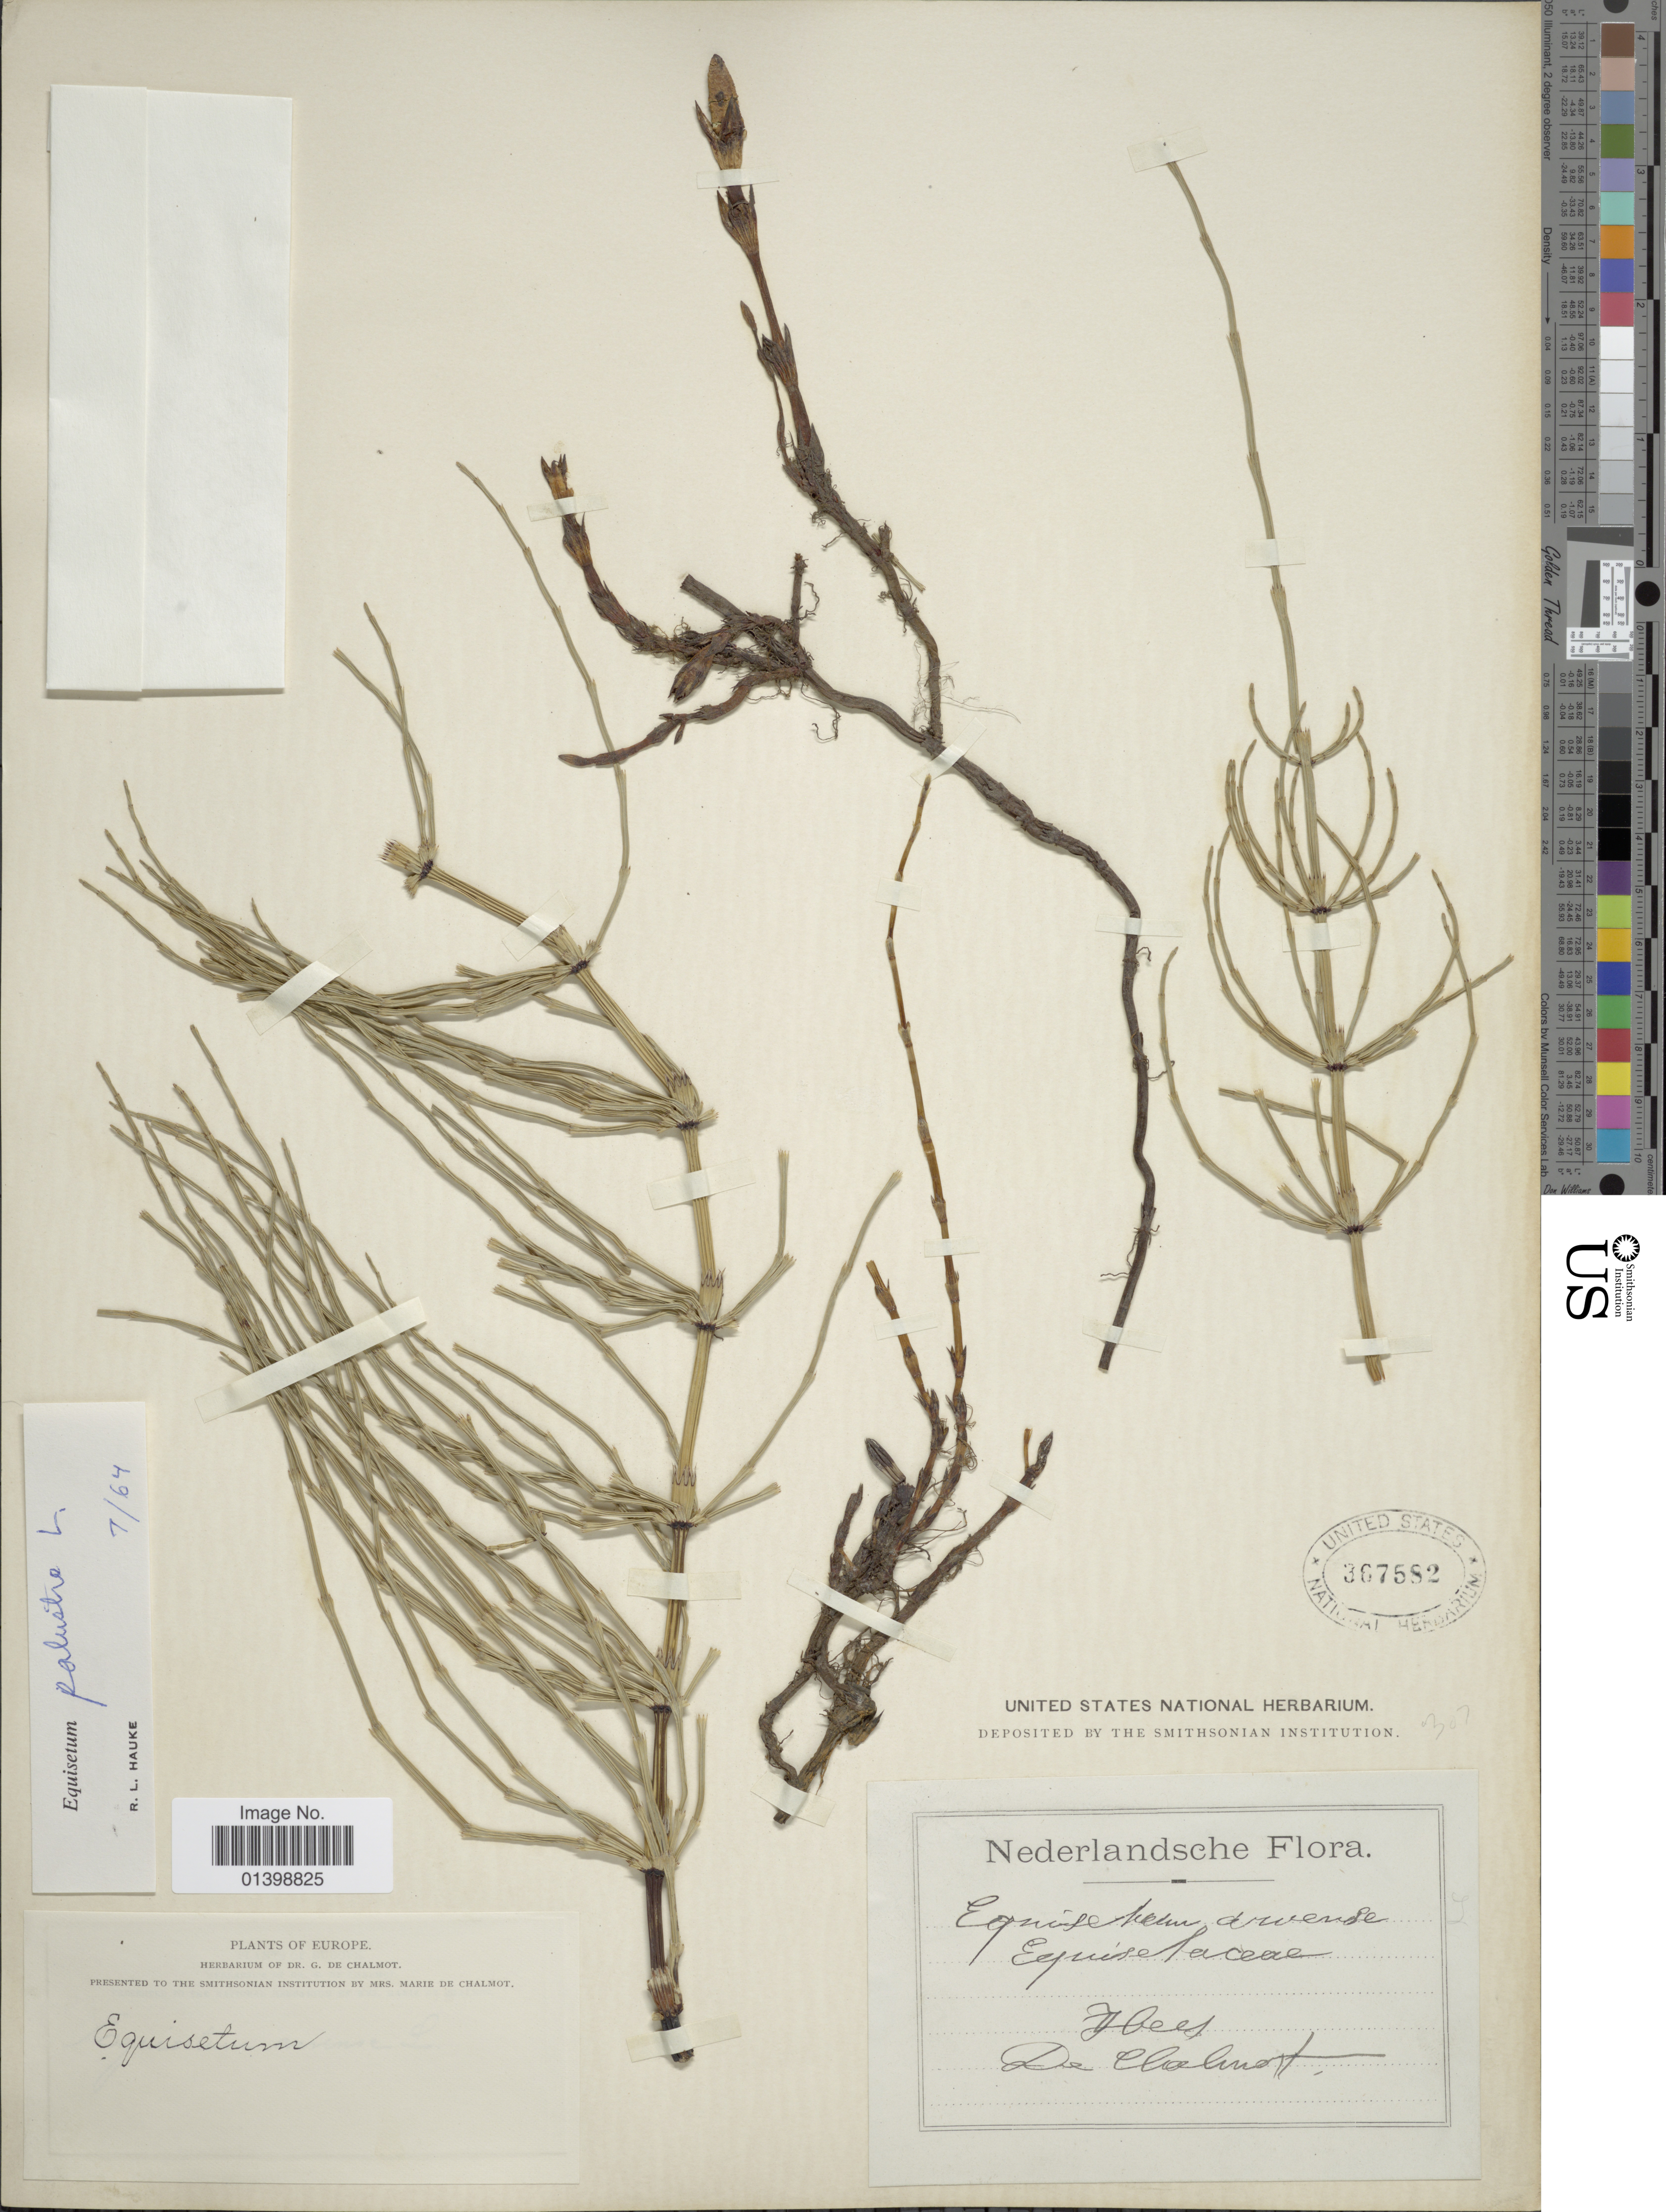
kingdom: Plantae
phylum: Tracheophyta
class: Polypodiopsida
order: Equisetales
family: Equisetaceae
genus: Equisetum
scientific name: Equisetum palustre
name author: L.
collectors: G. de Chalmot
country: Netherlands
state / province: Utrecht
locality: Hees.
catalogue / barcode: US 367582